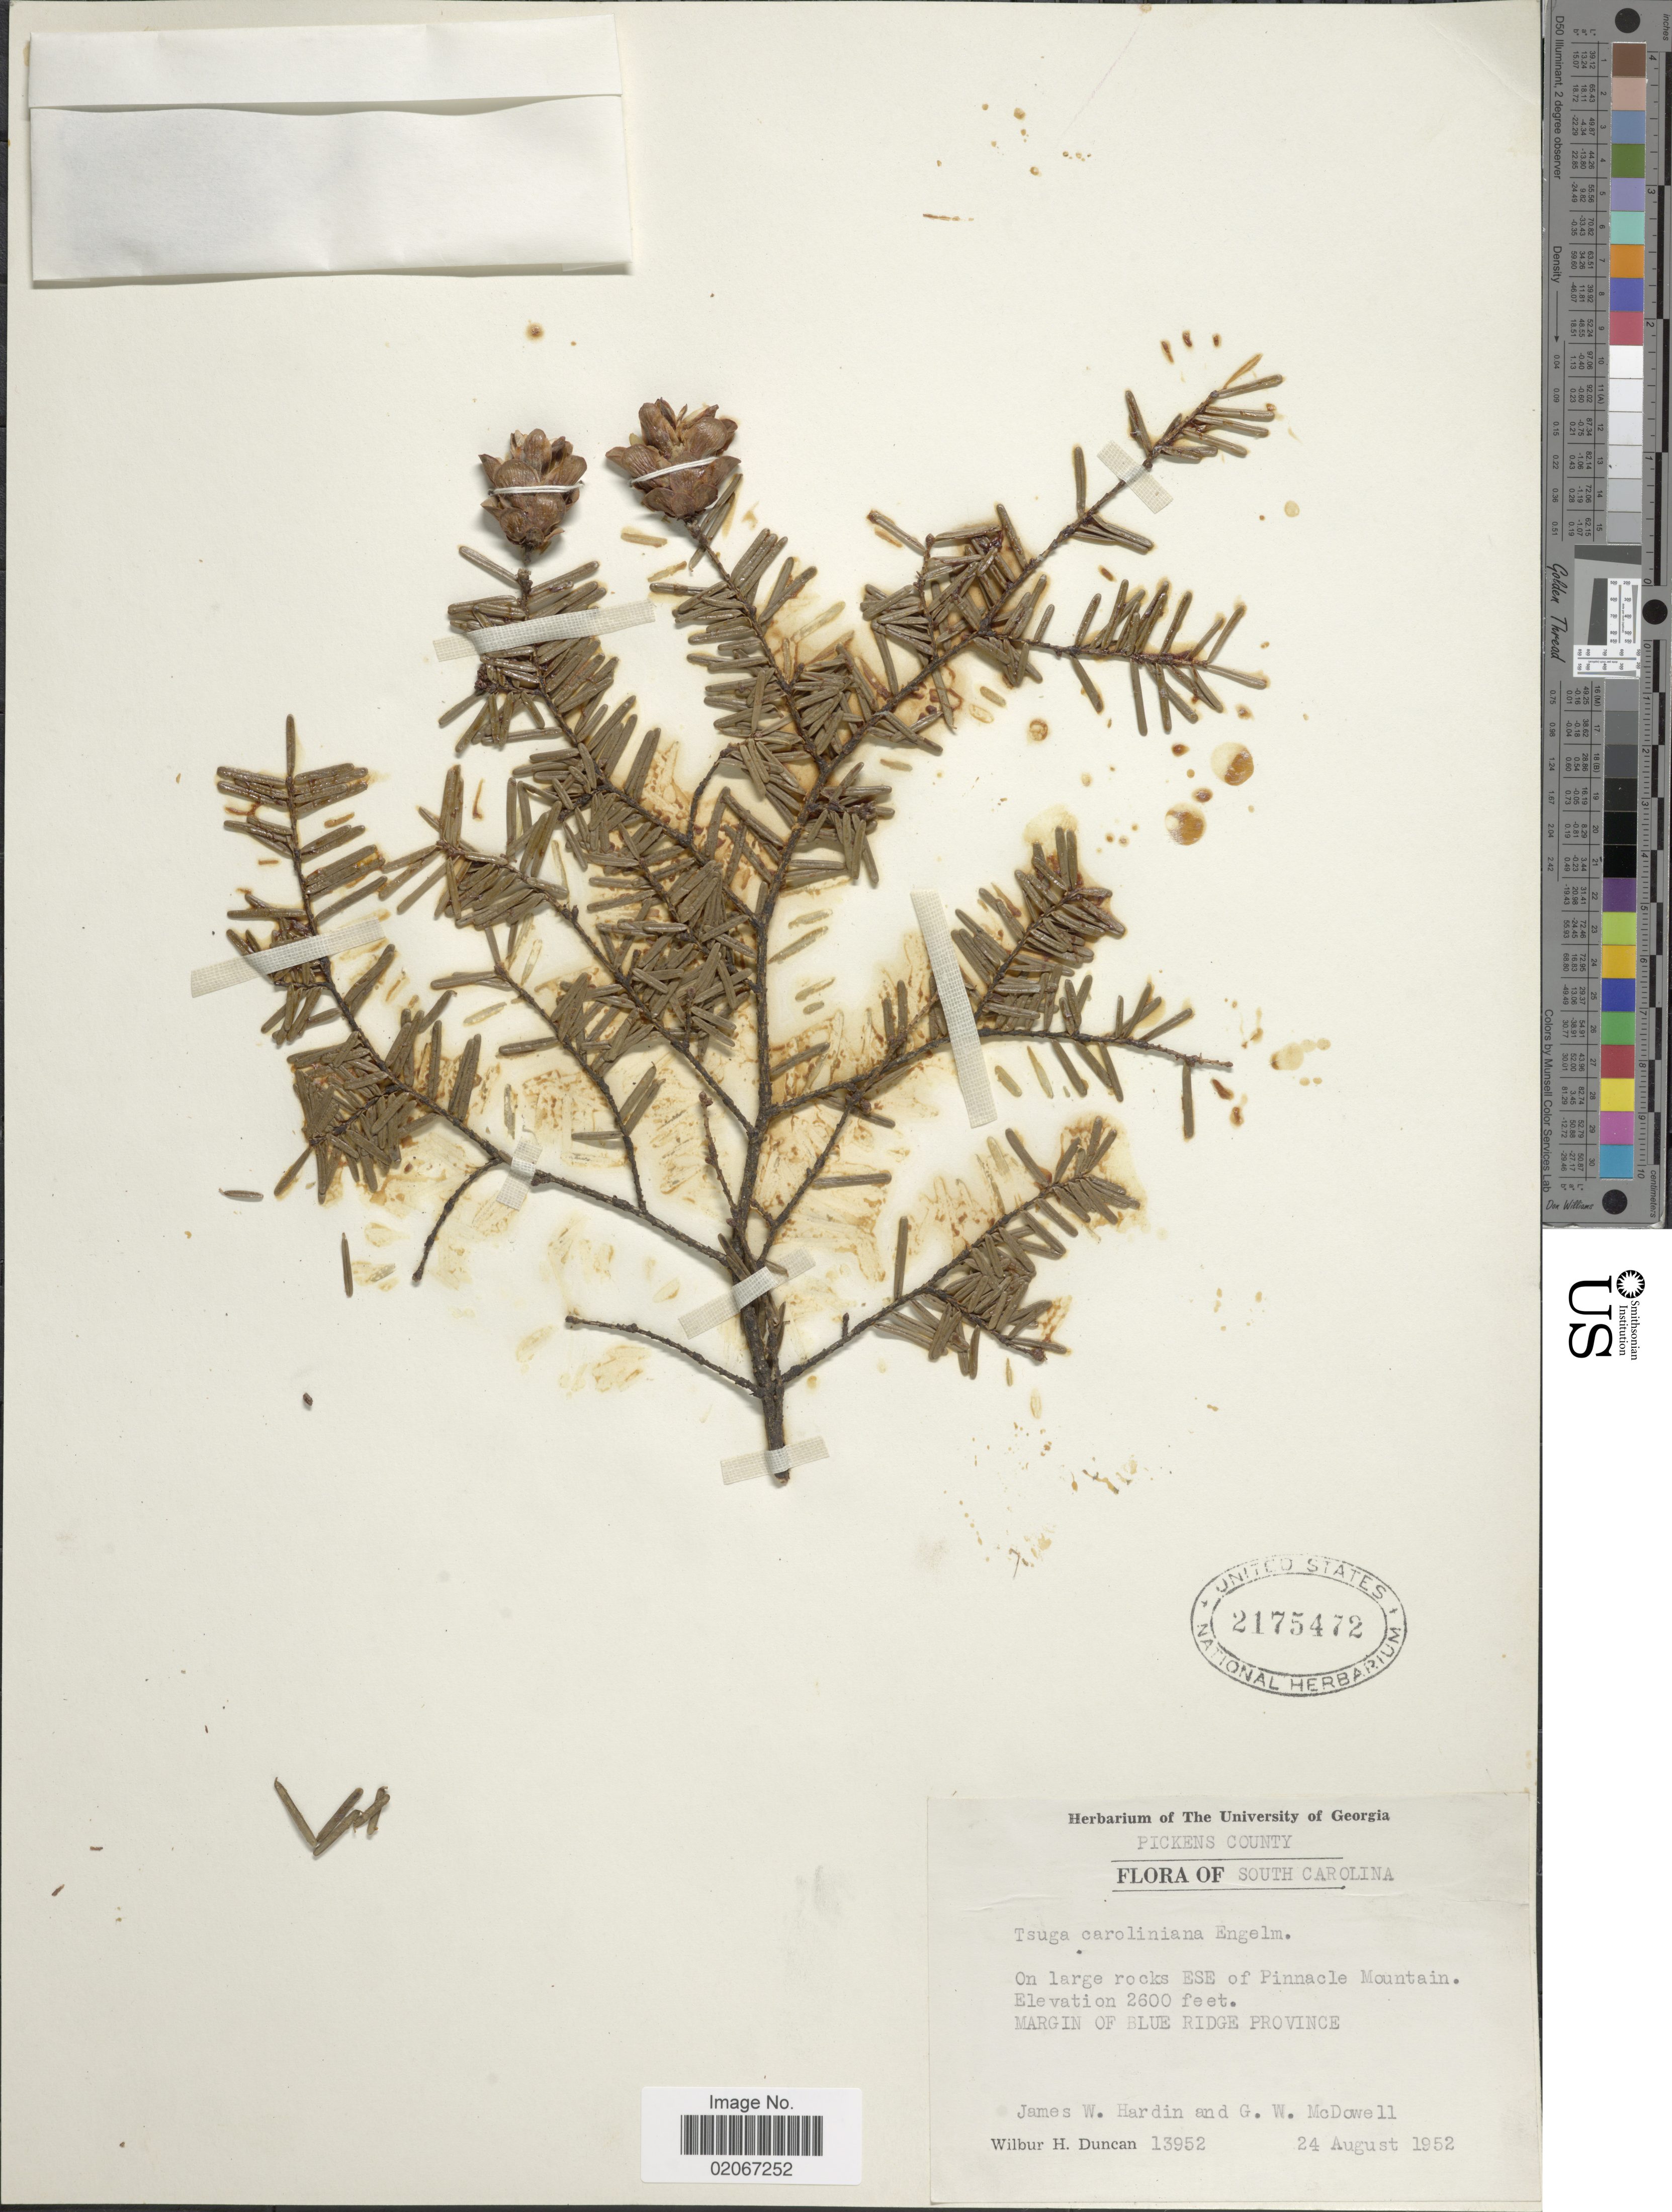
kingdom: Plantae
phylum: Tracheophyta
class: Pinopsida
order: Pinales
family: Pinaceae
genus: Tsuga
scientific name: Tsuga caroliniana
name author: Engelm.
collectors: J. W. Hardin, G. McDowell & W. H. Duncan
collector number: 13952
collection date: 1952-08-24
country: United States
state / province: South Carolina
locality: Pickens County, on large rocks ESE of Pinnacle mountain. Margin of Blue Ridge Province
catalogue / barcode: US 2175472